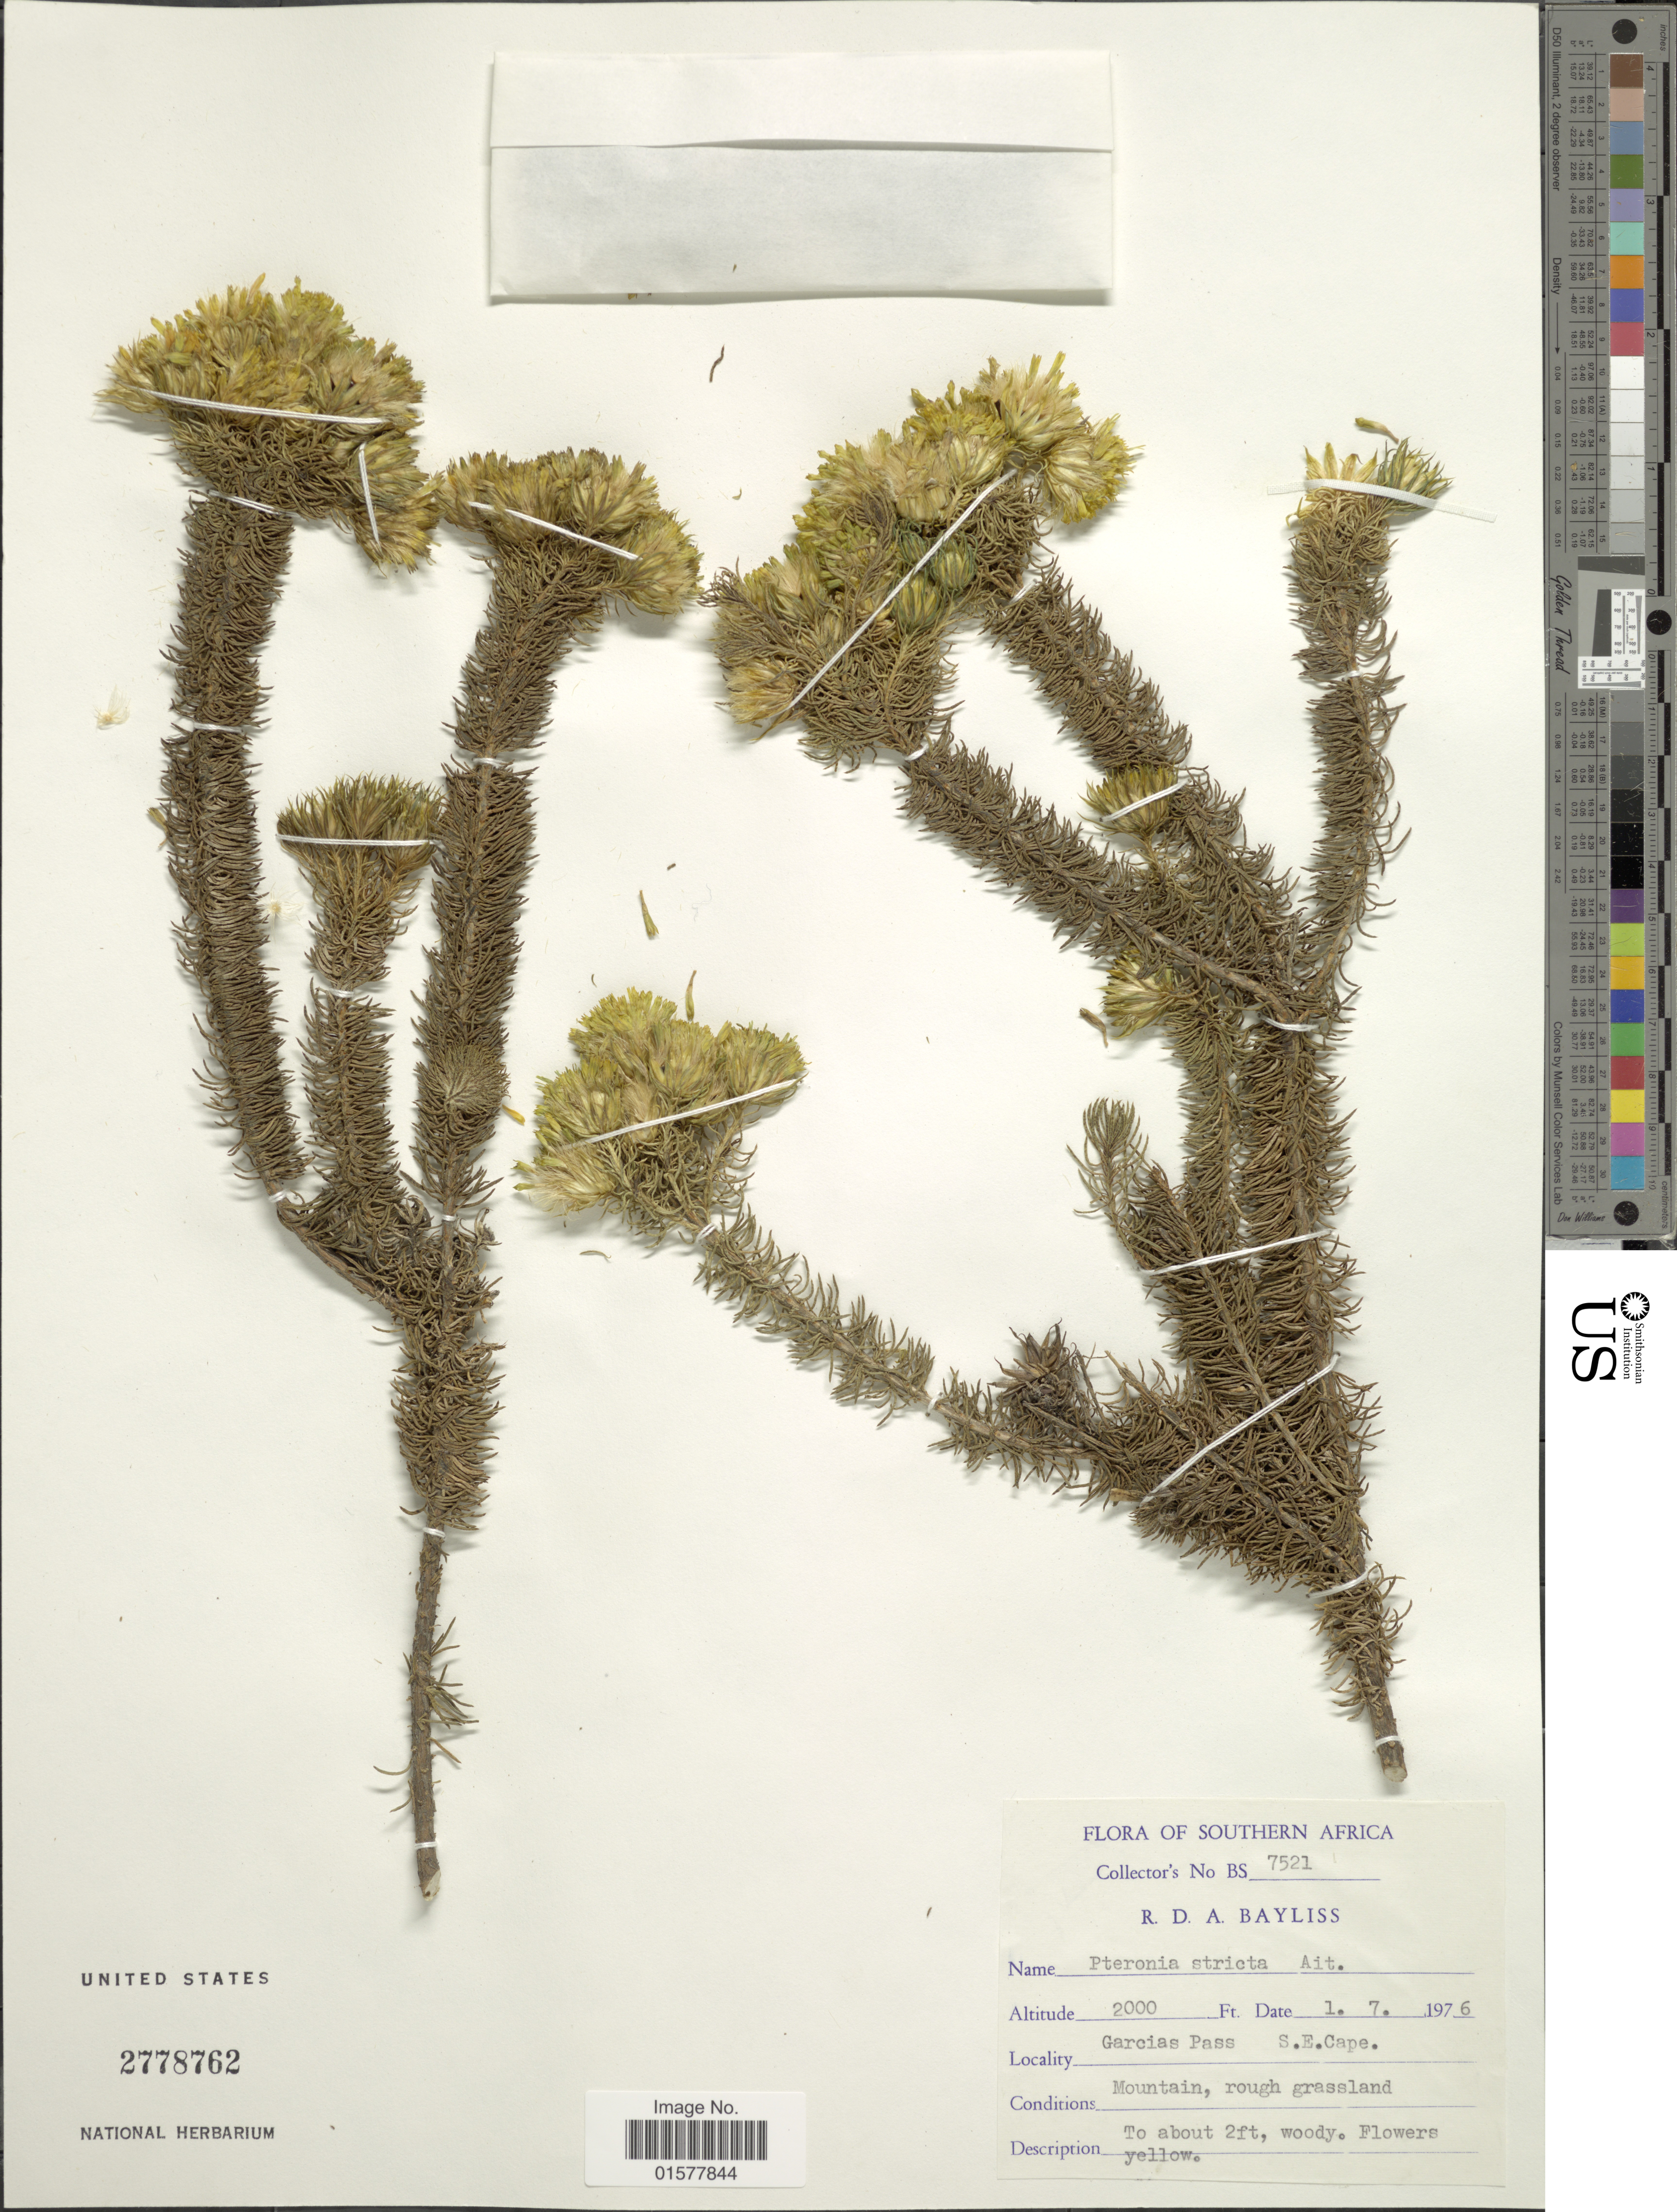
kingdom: Plantae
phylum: Tracheophyta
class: Magnoliopsida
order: Asterales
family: Asteraceae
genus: Pteronia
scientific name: Pteronia stricta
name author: Aiton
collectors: R. Bayliss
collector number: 7521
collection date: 1976-07-01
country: South Africa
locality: Southern Africa, Garcias Pass, S. E. Cape, Mountain, rough grassland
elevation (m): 610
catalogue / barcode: US 2778762